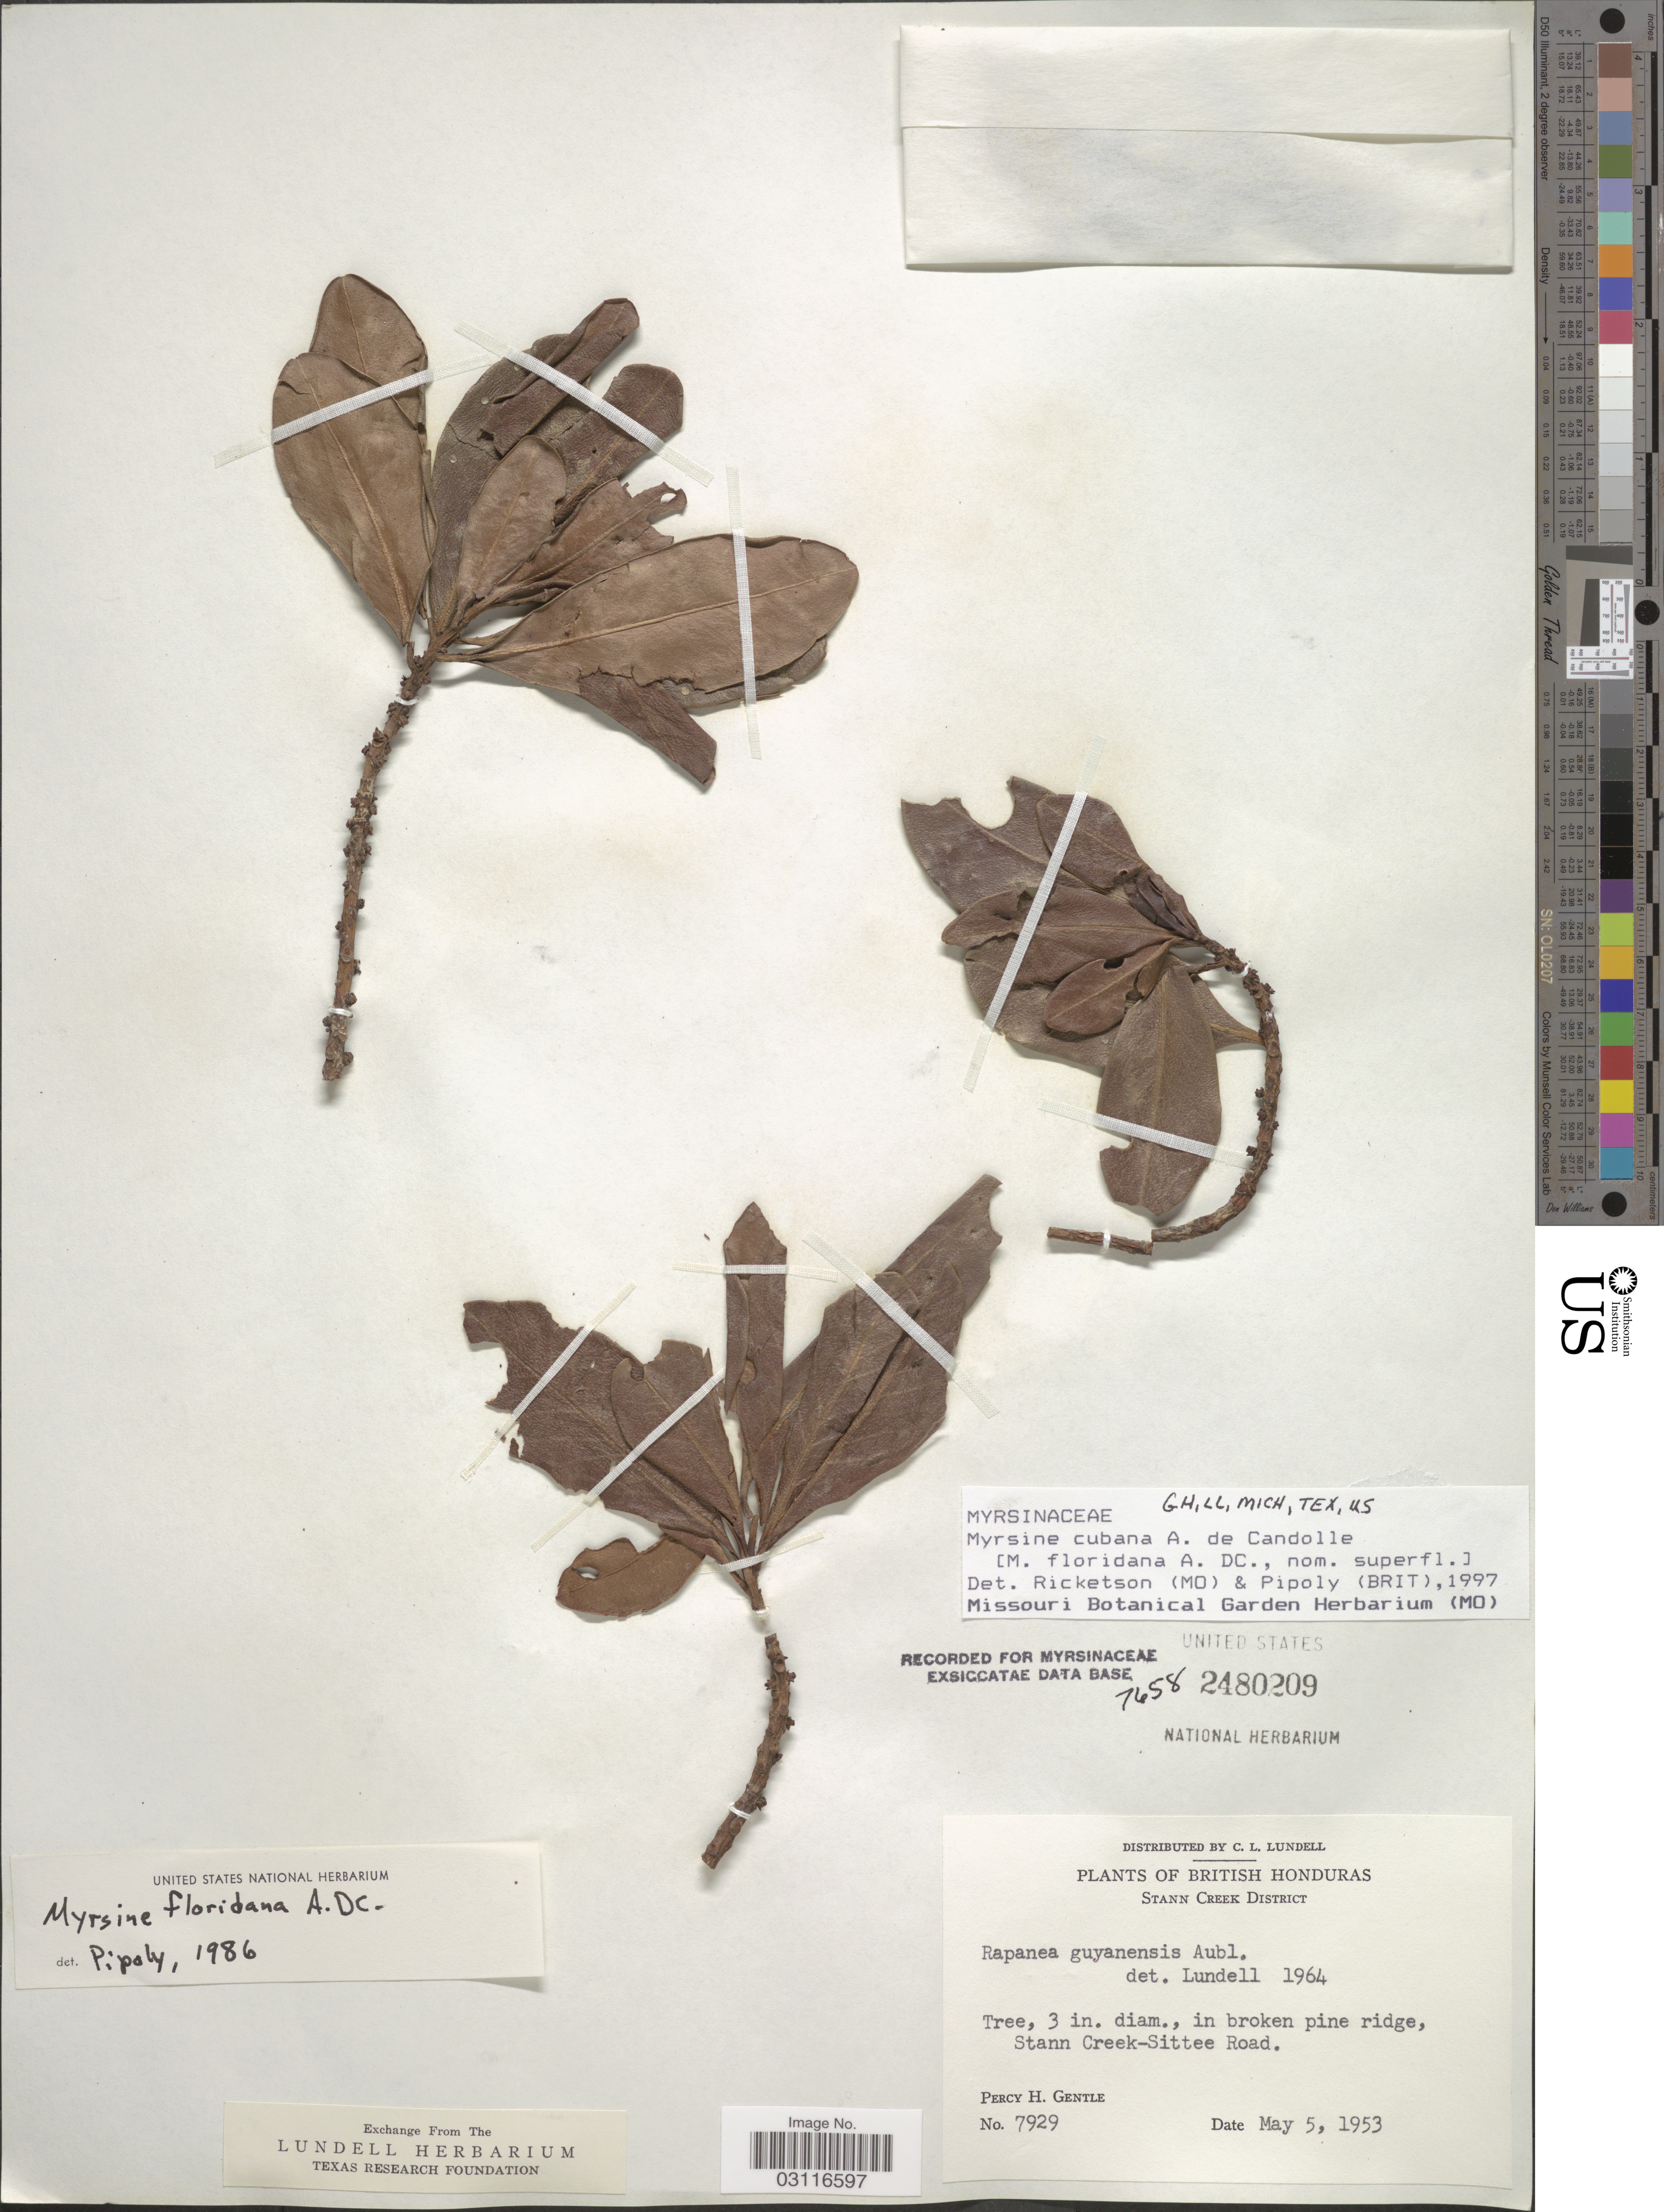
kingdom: Plantae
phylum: Tracheophyta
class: Magnoliopsida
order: Ericales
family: Primulaceae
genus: Myrsine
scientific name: Myrsine cubana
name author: A. DC.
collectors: P. H. Gentle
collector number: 7929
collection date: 1953-05-05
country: Belize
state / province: Stann Creek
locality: British Honduras. Stann Creek District. In broken pine ridge, Stann Creek-Sittee Road.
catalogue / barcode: US 2480209